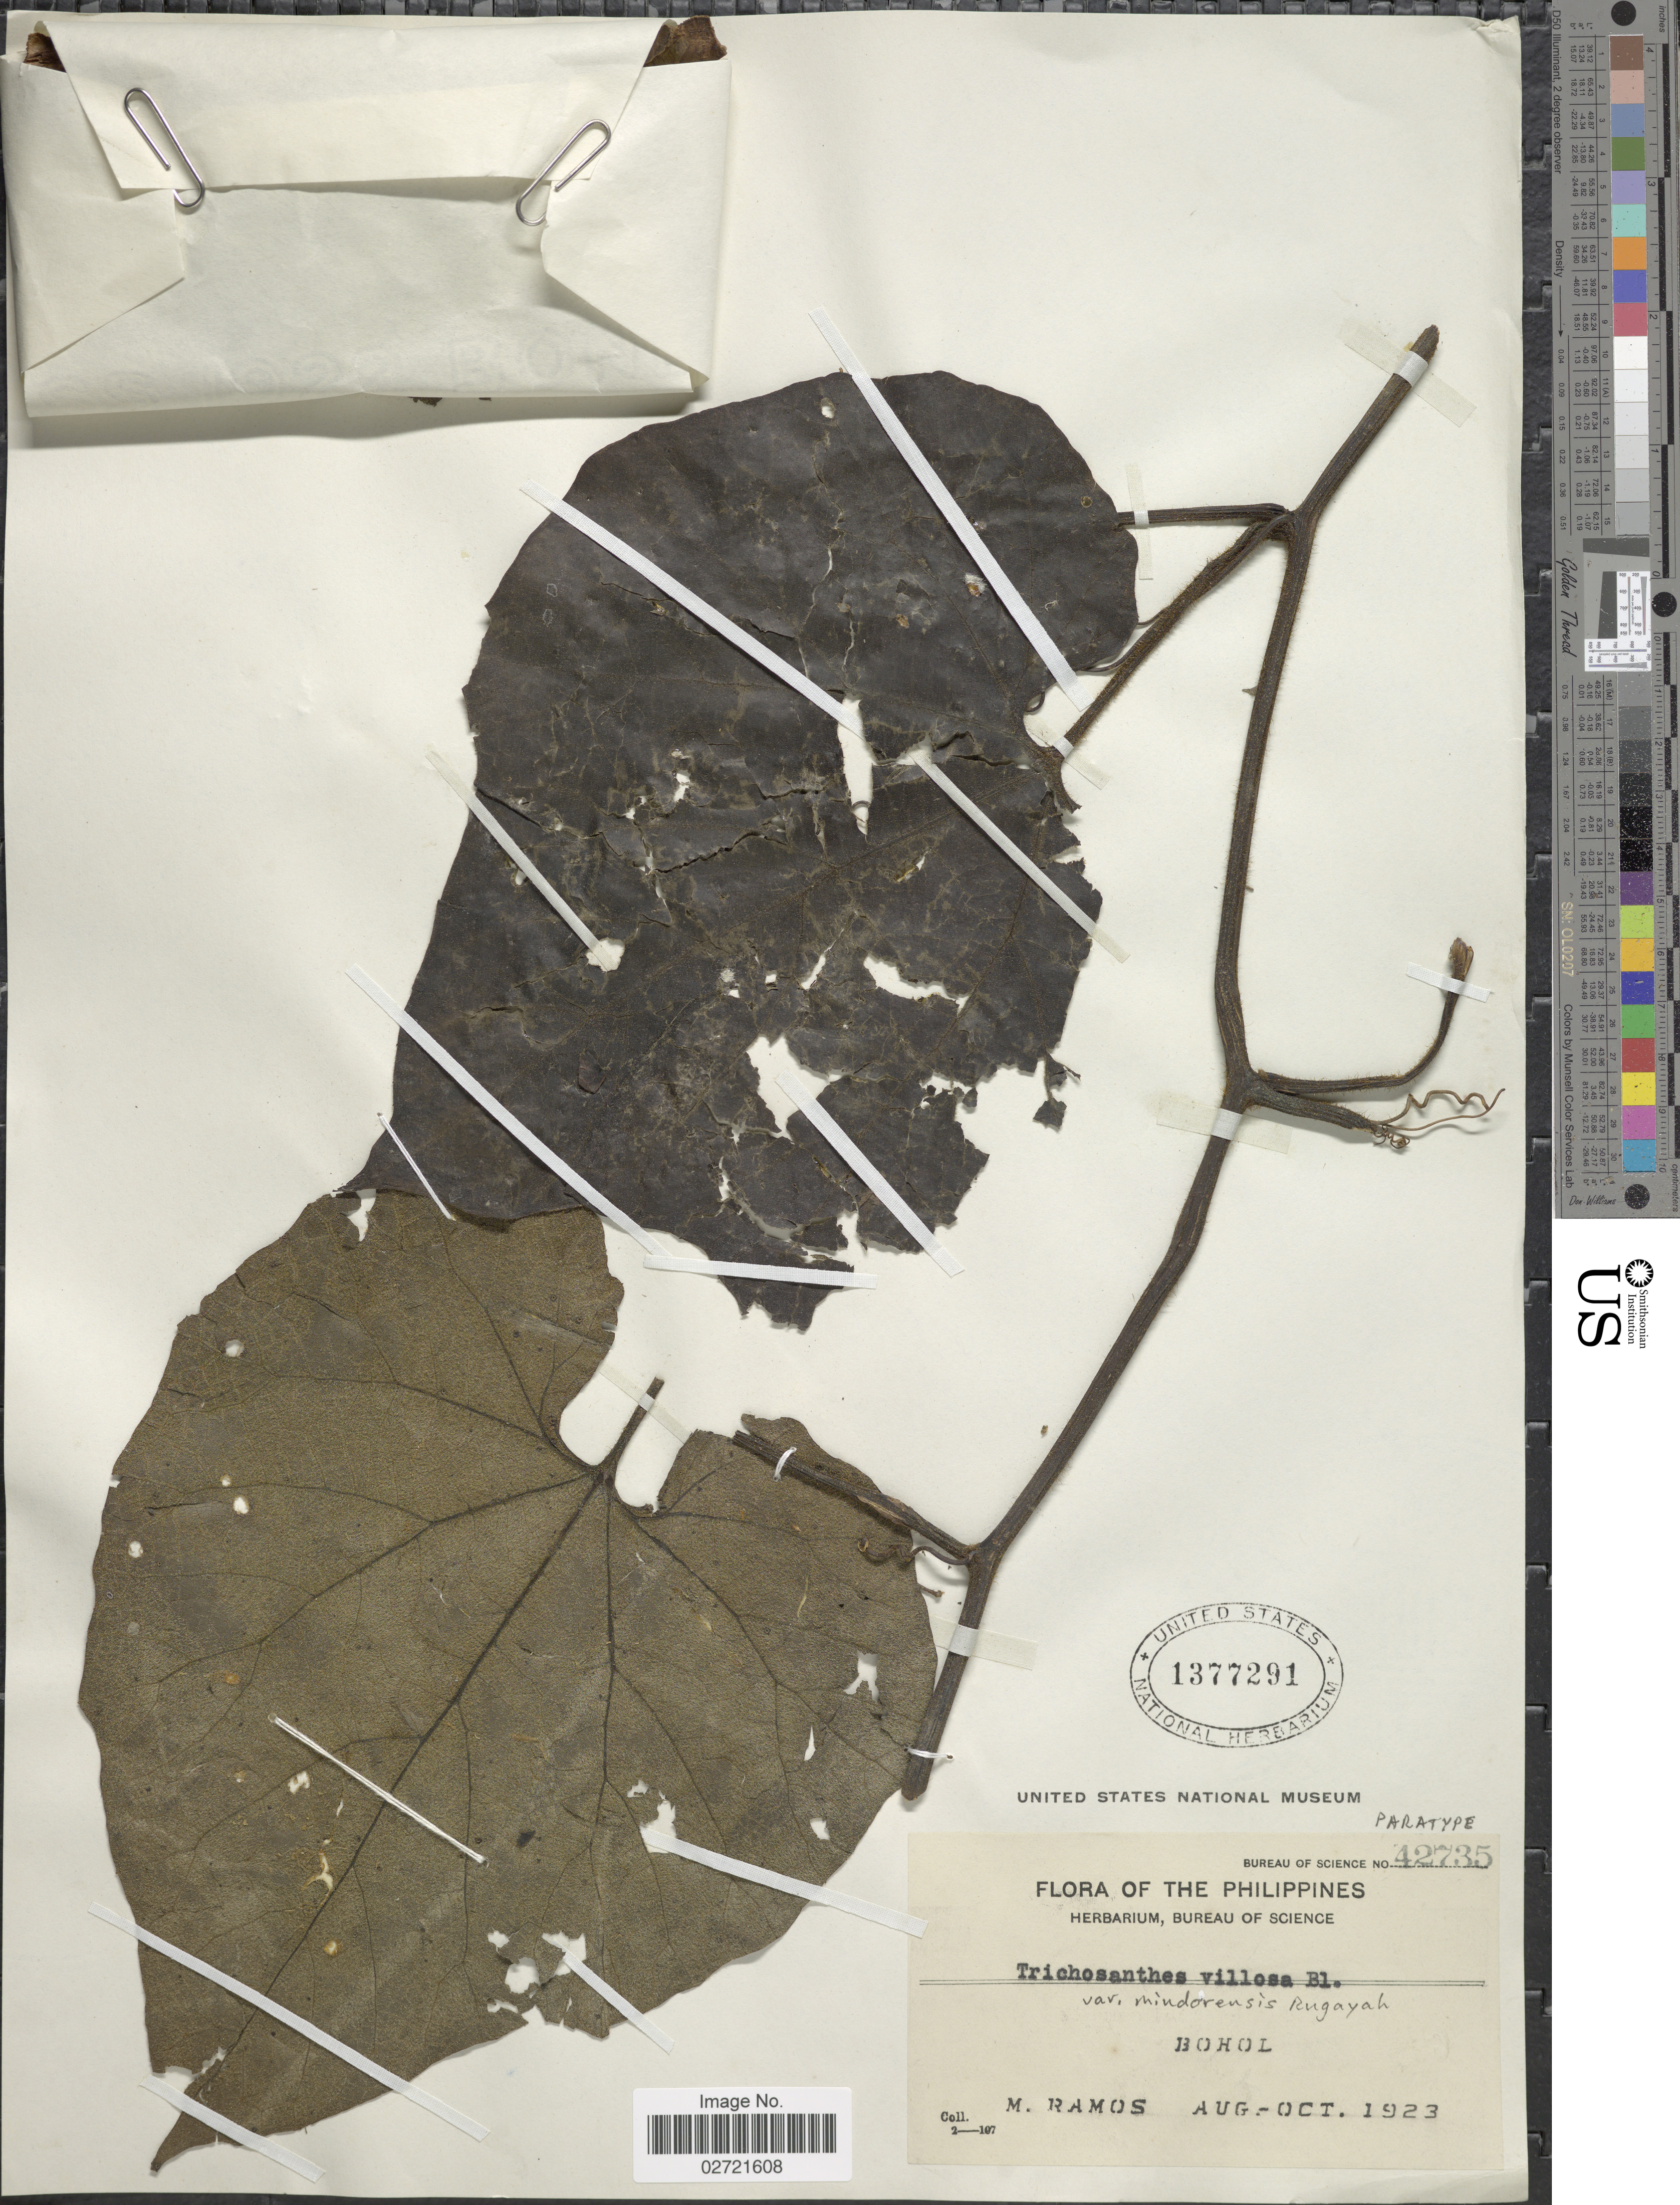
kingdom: Plantae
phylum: Tracheophyta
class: Magnoliopsida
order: Cucurbitales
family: Cucurbitaceae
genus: Trichosanthes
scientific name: Trichosanthes villosa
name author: Blume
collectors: M. Ramos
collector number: Bureau of Science 42735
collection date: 1923-08/1923-10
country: Philippines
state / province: Central Visayas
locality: Bohol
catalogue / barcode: US 1377291